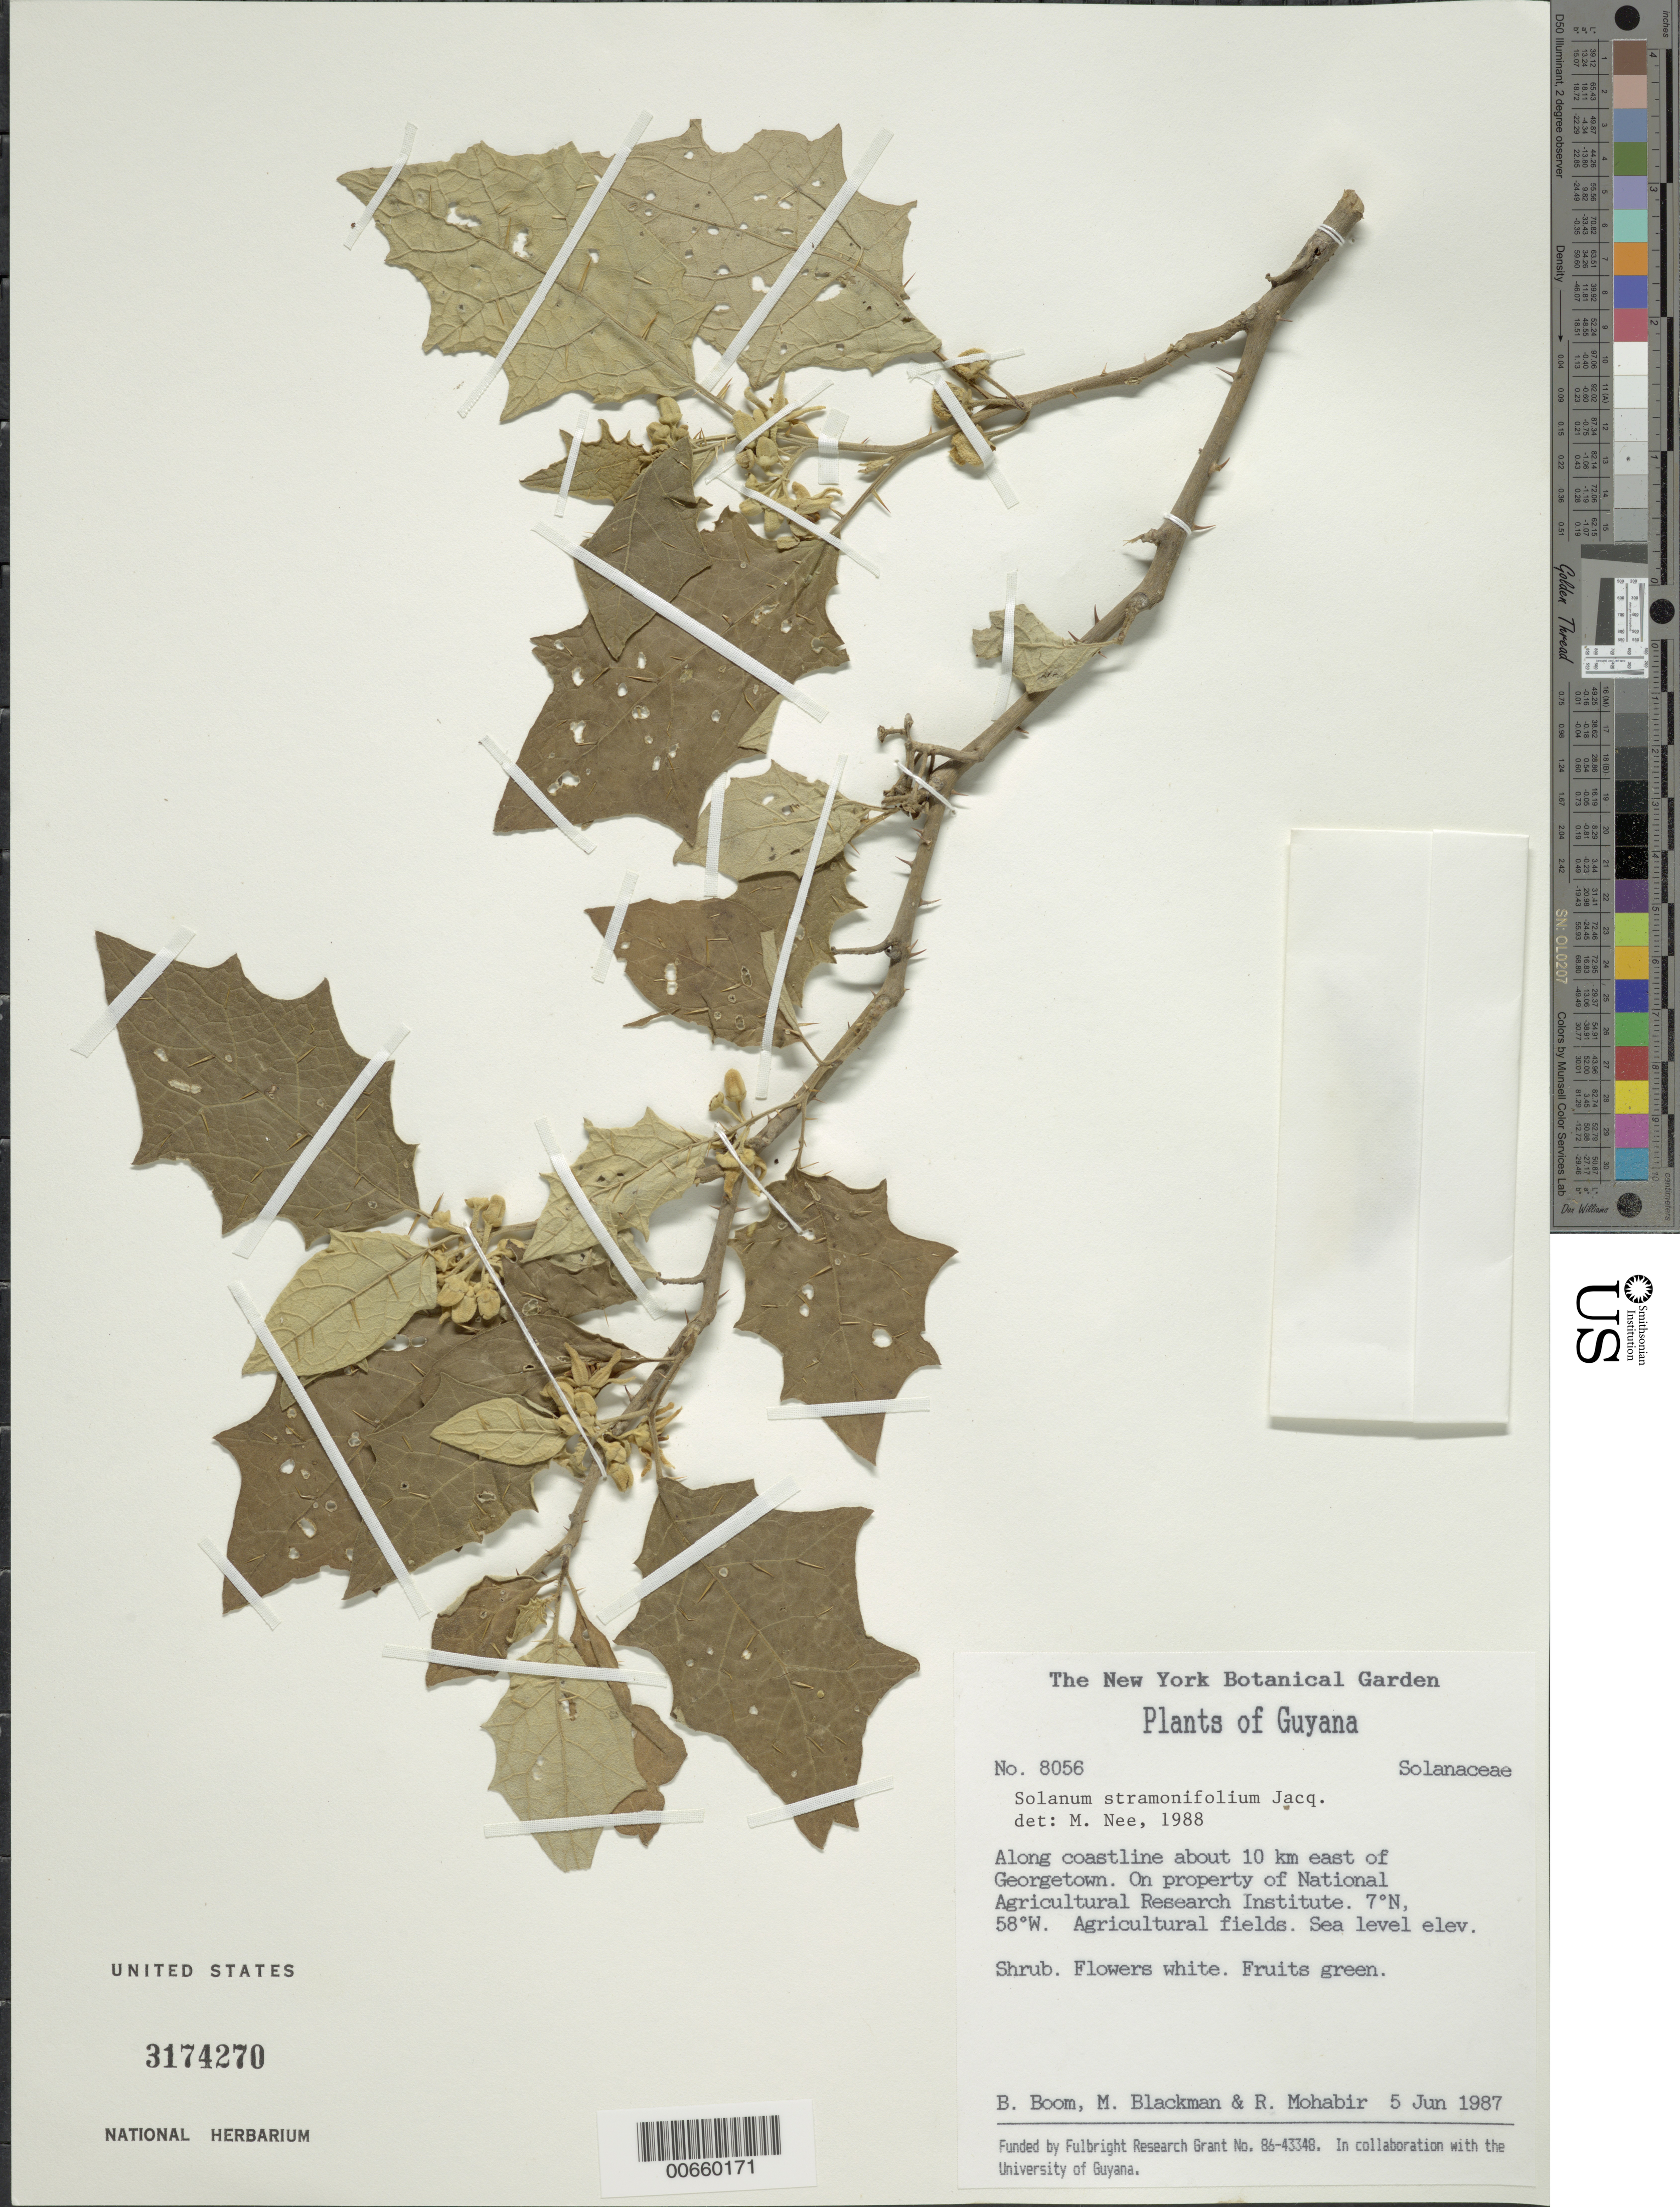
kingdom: Plantae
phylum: Tracheophyta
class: Magnoliopsida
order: Solanales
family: Solanaceae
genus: Solanum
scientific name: Solanum stramoniifolium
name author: Jacq.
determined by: Nee, Michael H.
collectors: B. M. Boom, M. Blackman & R. Mohabir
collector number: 8056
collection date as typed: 6 Jun 1987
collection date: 1987-06-06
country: Guyana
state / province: Demerara-Mahaica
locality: Georgetown, coastline 10 km E of, on property of Nat. Agr. Research Inst.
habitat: Coastline.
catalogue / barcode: US 3174270